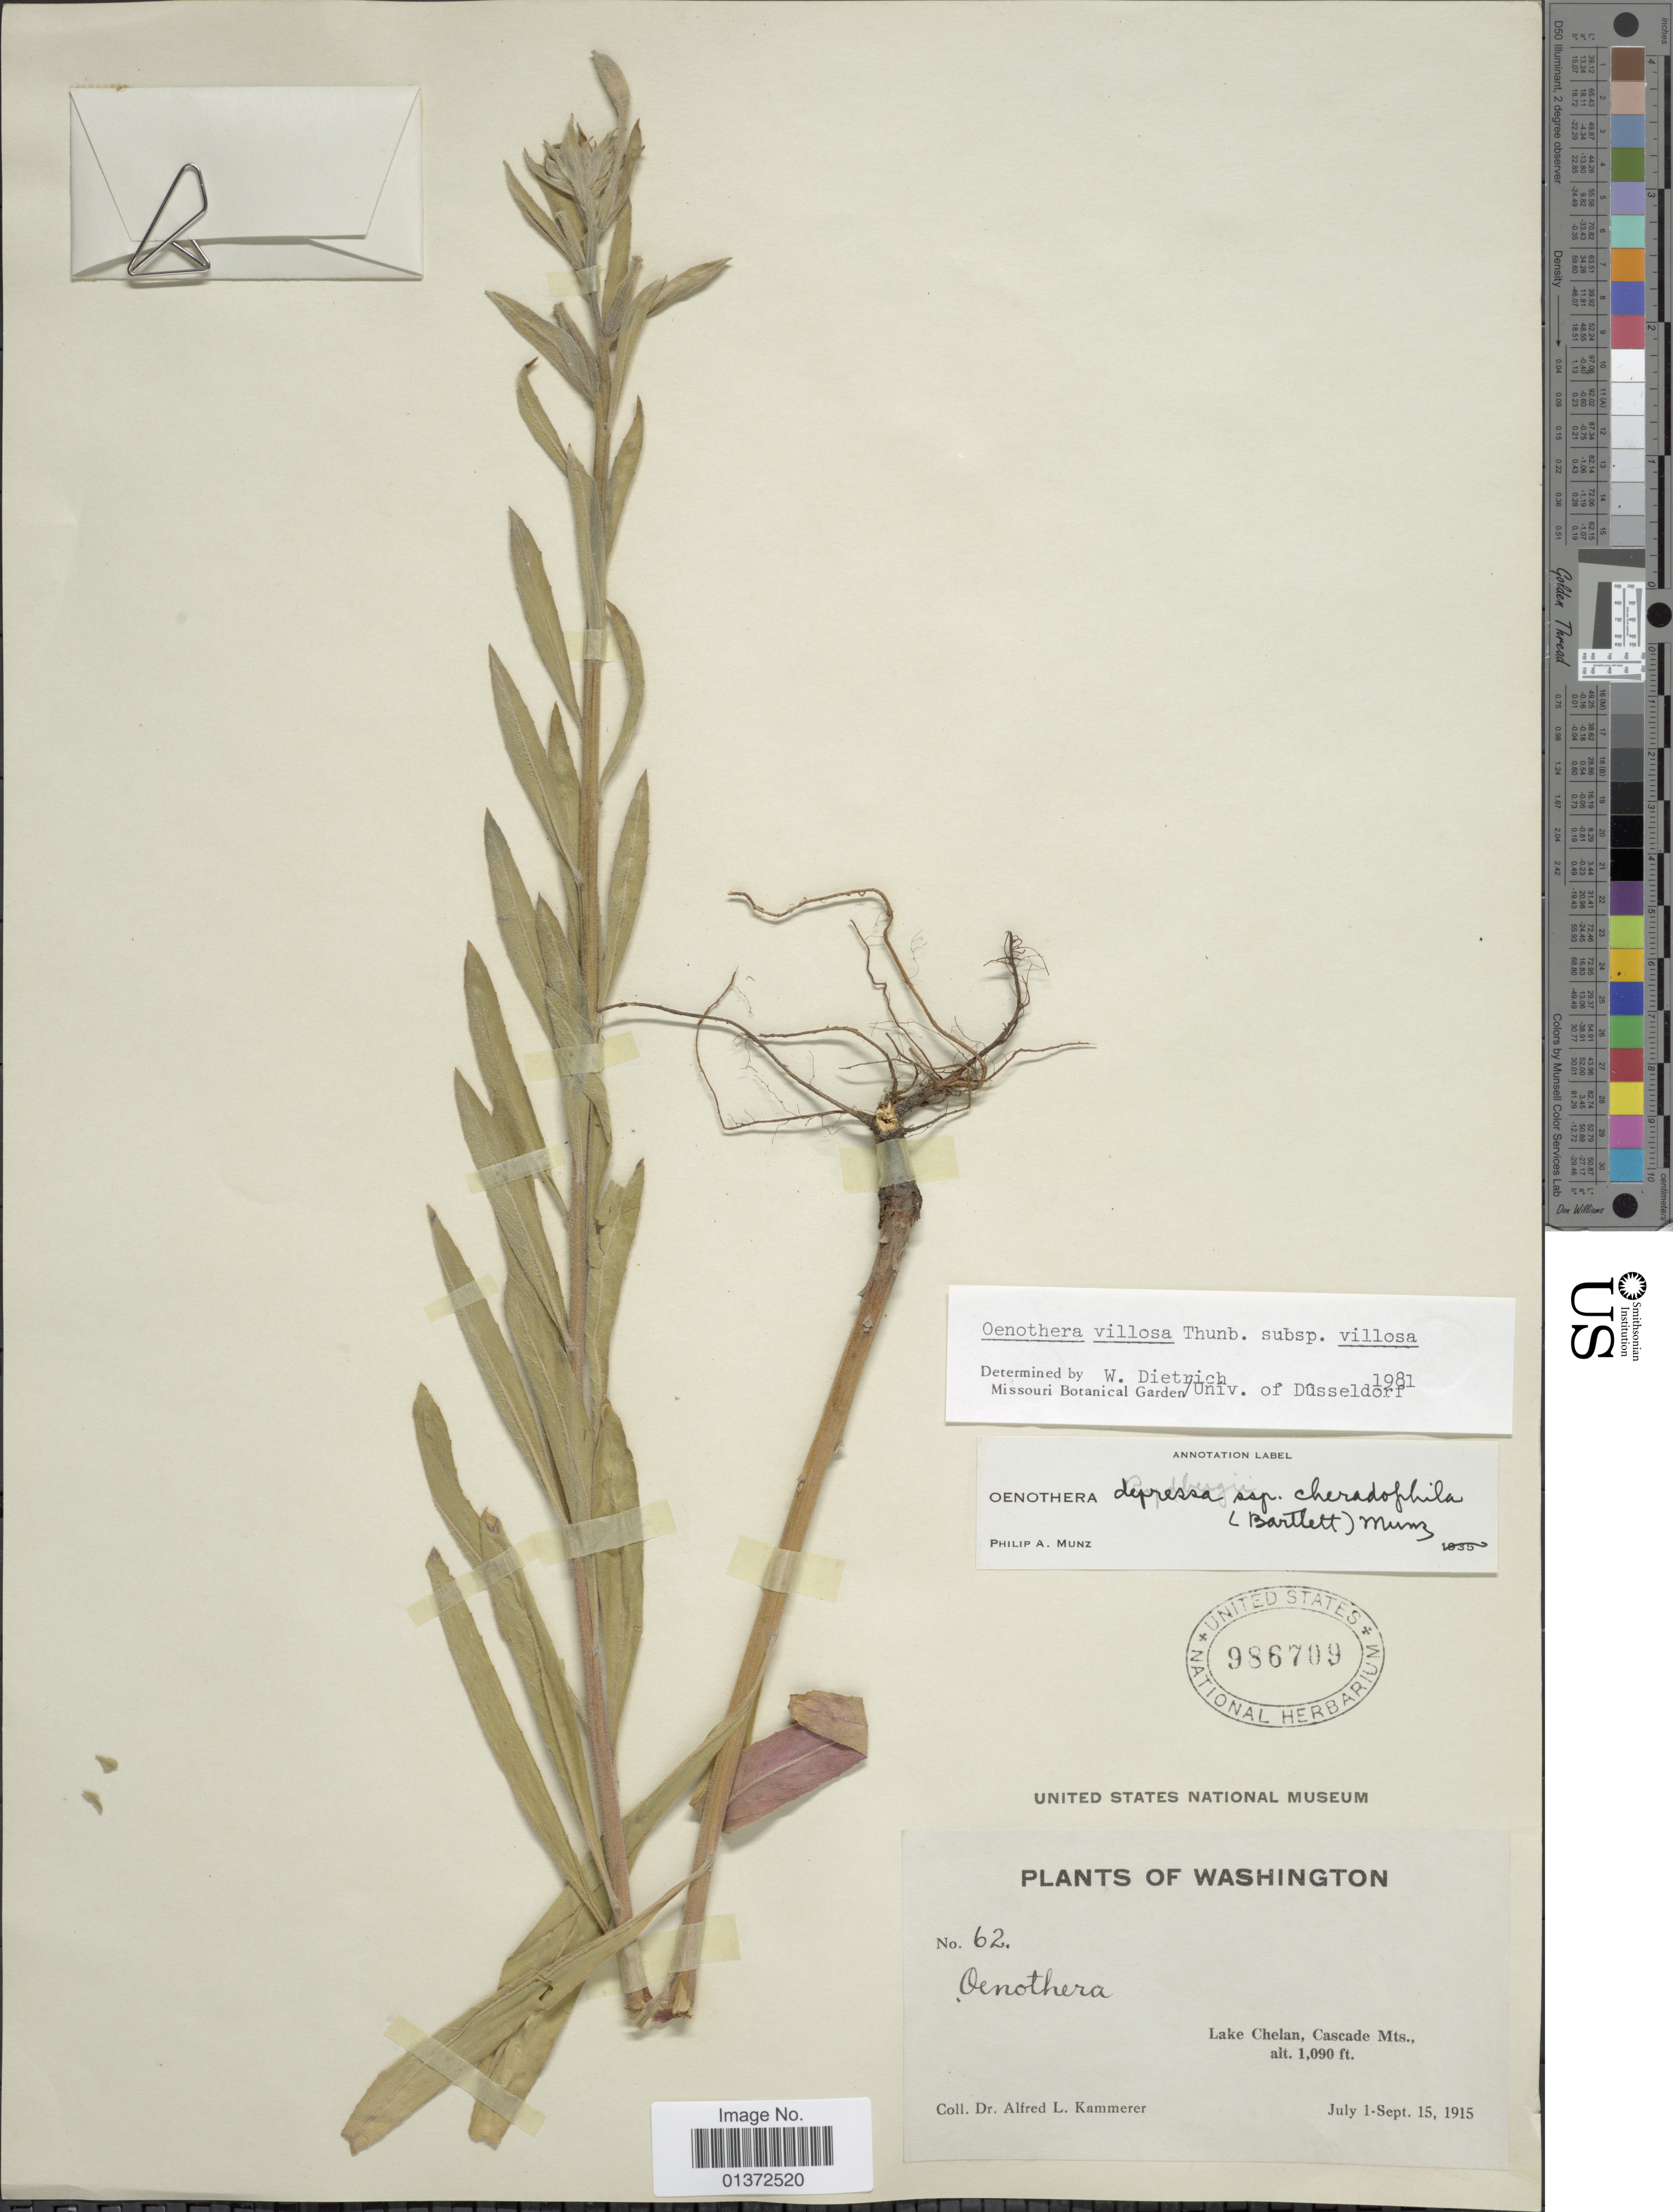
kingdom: Plantae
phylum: Tracheophyta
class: Magnoliopsida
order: Myrtales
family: Onagraceae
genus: Oenothera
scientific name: Oenothera villosa subsp. villosa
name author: Thunb.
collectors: A. Kammerer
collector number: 62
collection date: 1915-07-01/1915-09-15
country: United States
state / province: Washington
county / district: Chelan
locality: Lake Chelan, Cascade Mts.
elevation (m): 332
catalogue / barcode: US 986709